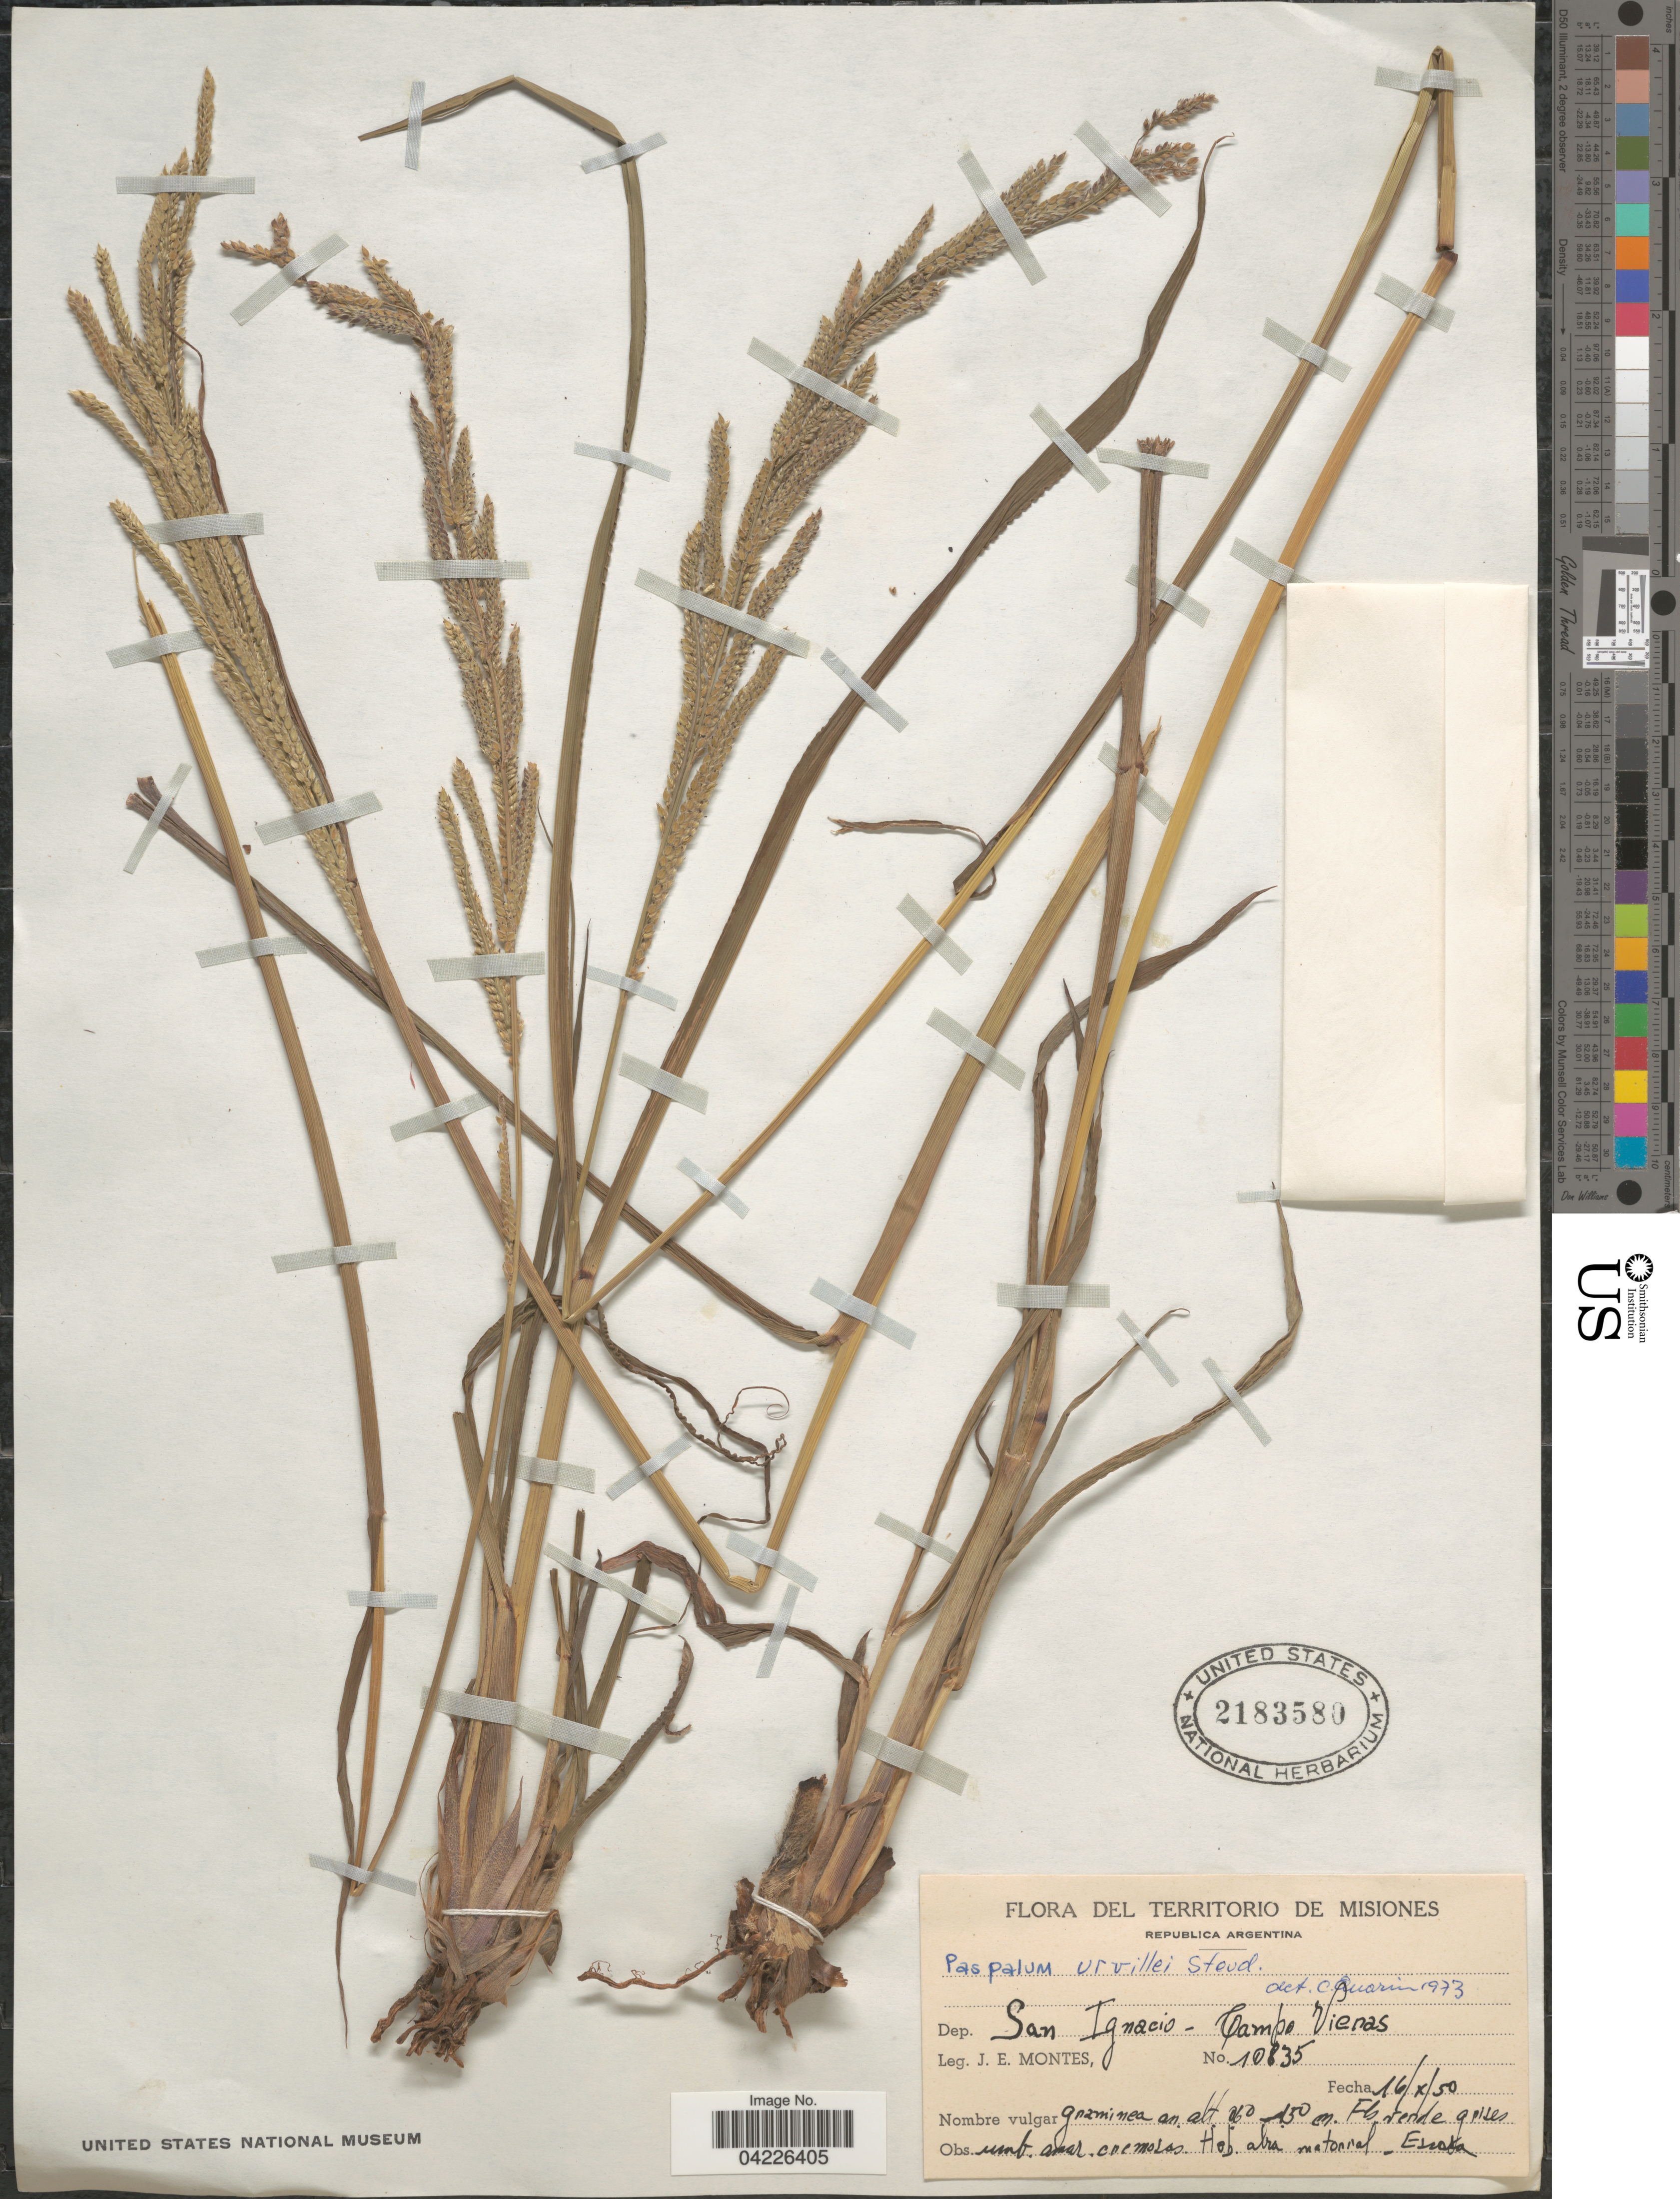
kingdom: Plantae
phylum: Tracheophyta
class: Liliopsida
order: Poales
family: Poaceae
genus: Paspalum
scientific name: Paspalum urvillei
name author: Steud.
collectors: J. E. Montes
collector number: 10835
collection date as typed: Transcribed d/m/y: 16/10/50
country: Argentina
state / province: Misiones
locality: Republica Argentina. Dep. San Ignacio - Campo Vieras.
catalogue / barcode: US 2183580